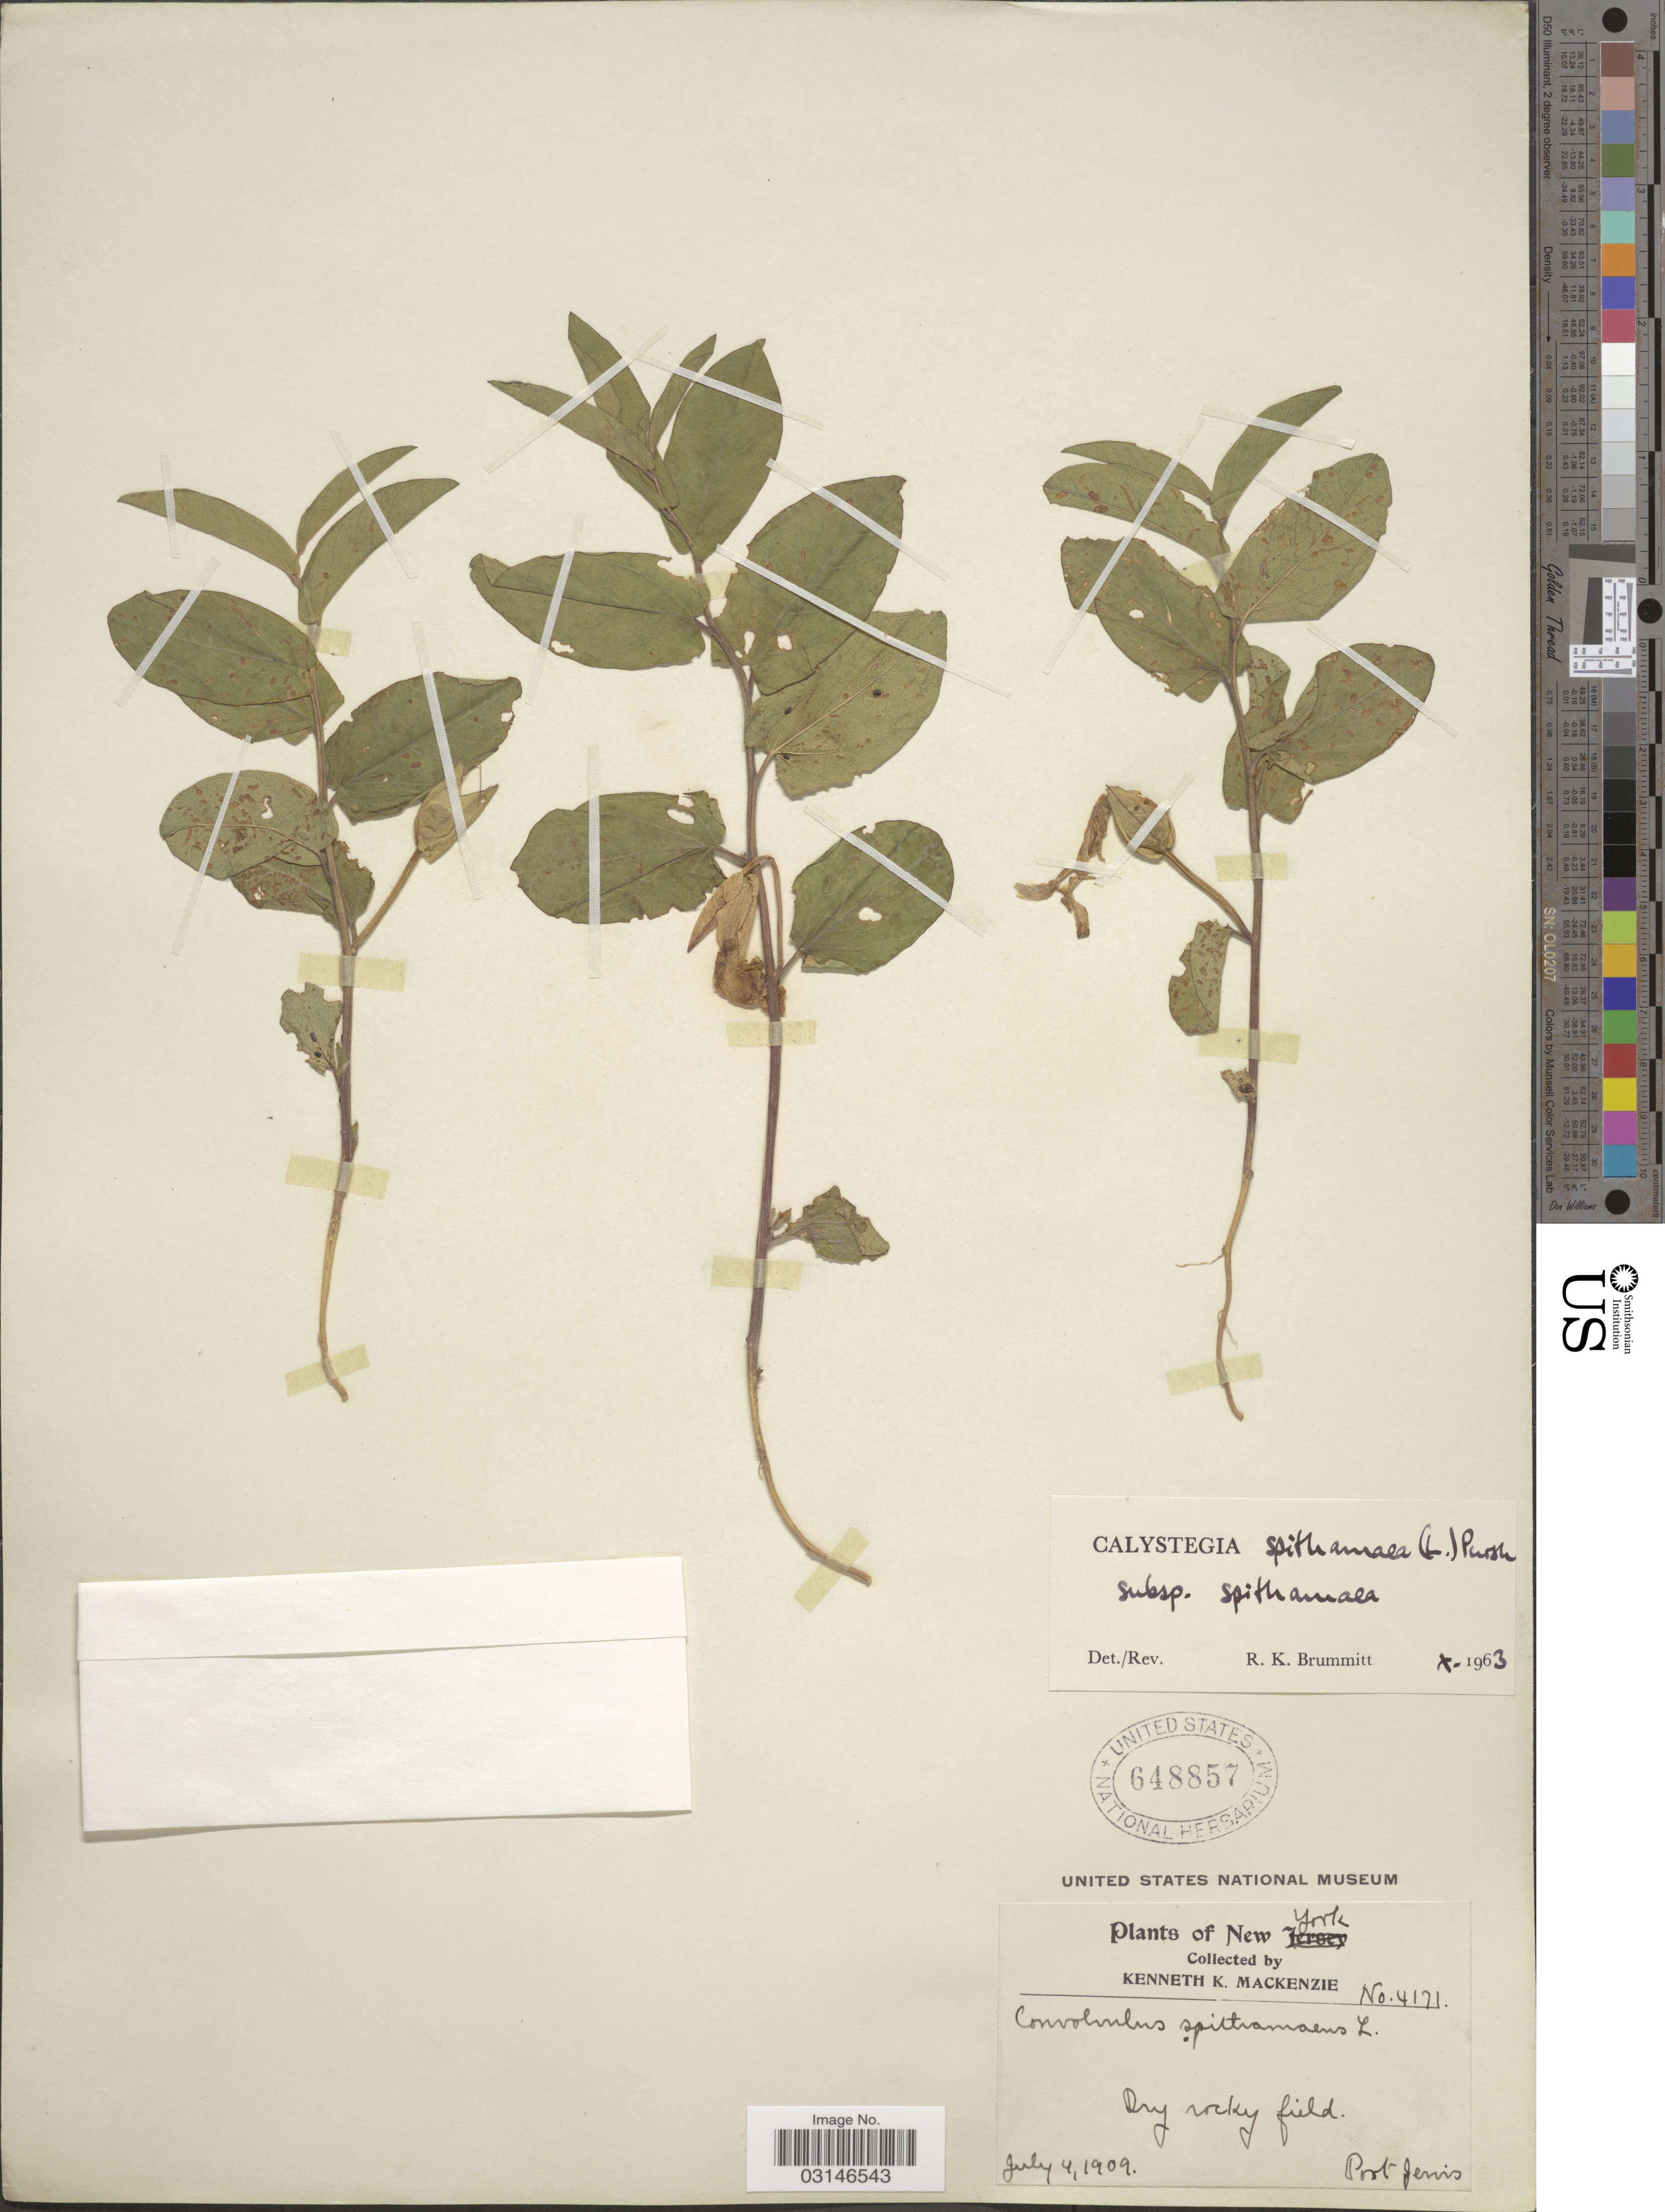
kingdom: Plantae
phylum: Tracheophyta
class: Magnoliopsida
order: Solanales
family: Convolvulaceae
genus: Calystegia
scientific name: Calystegia spithamaea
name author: (L.) Pursh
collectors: K. K. Mackenzie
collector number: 4171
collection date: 1909-07-04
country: United States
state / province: New York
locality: Dry rocky field, Port Jervis.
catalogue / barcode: US 648857